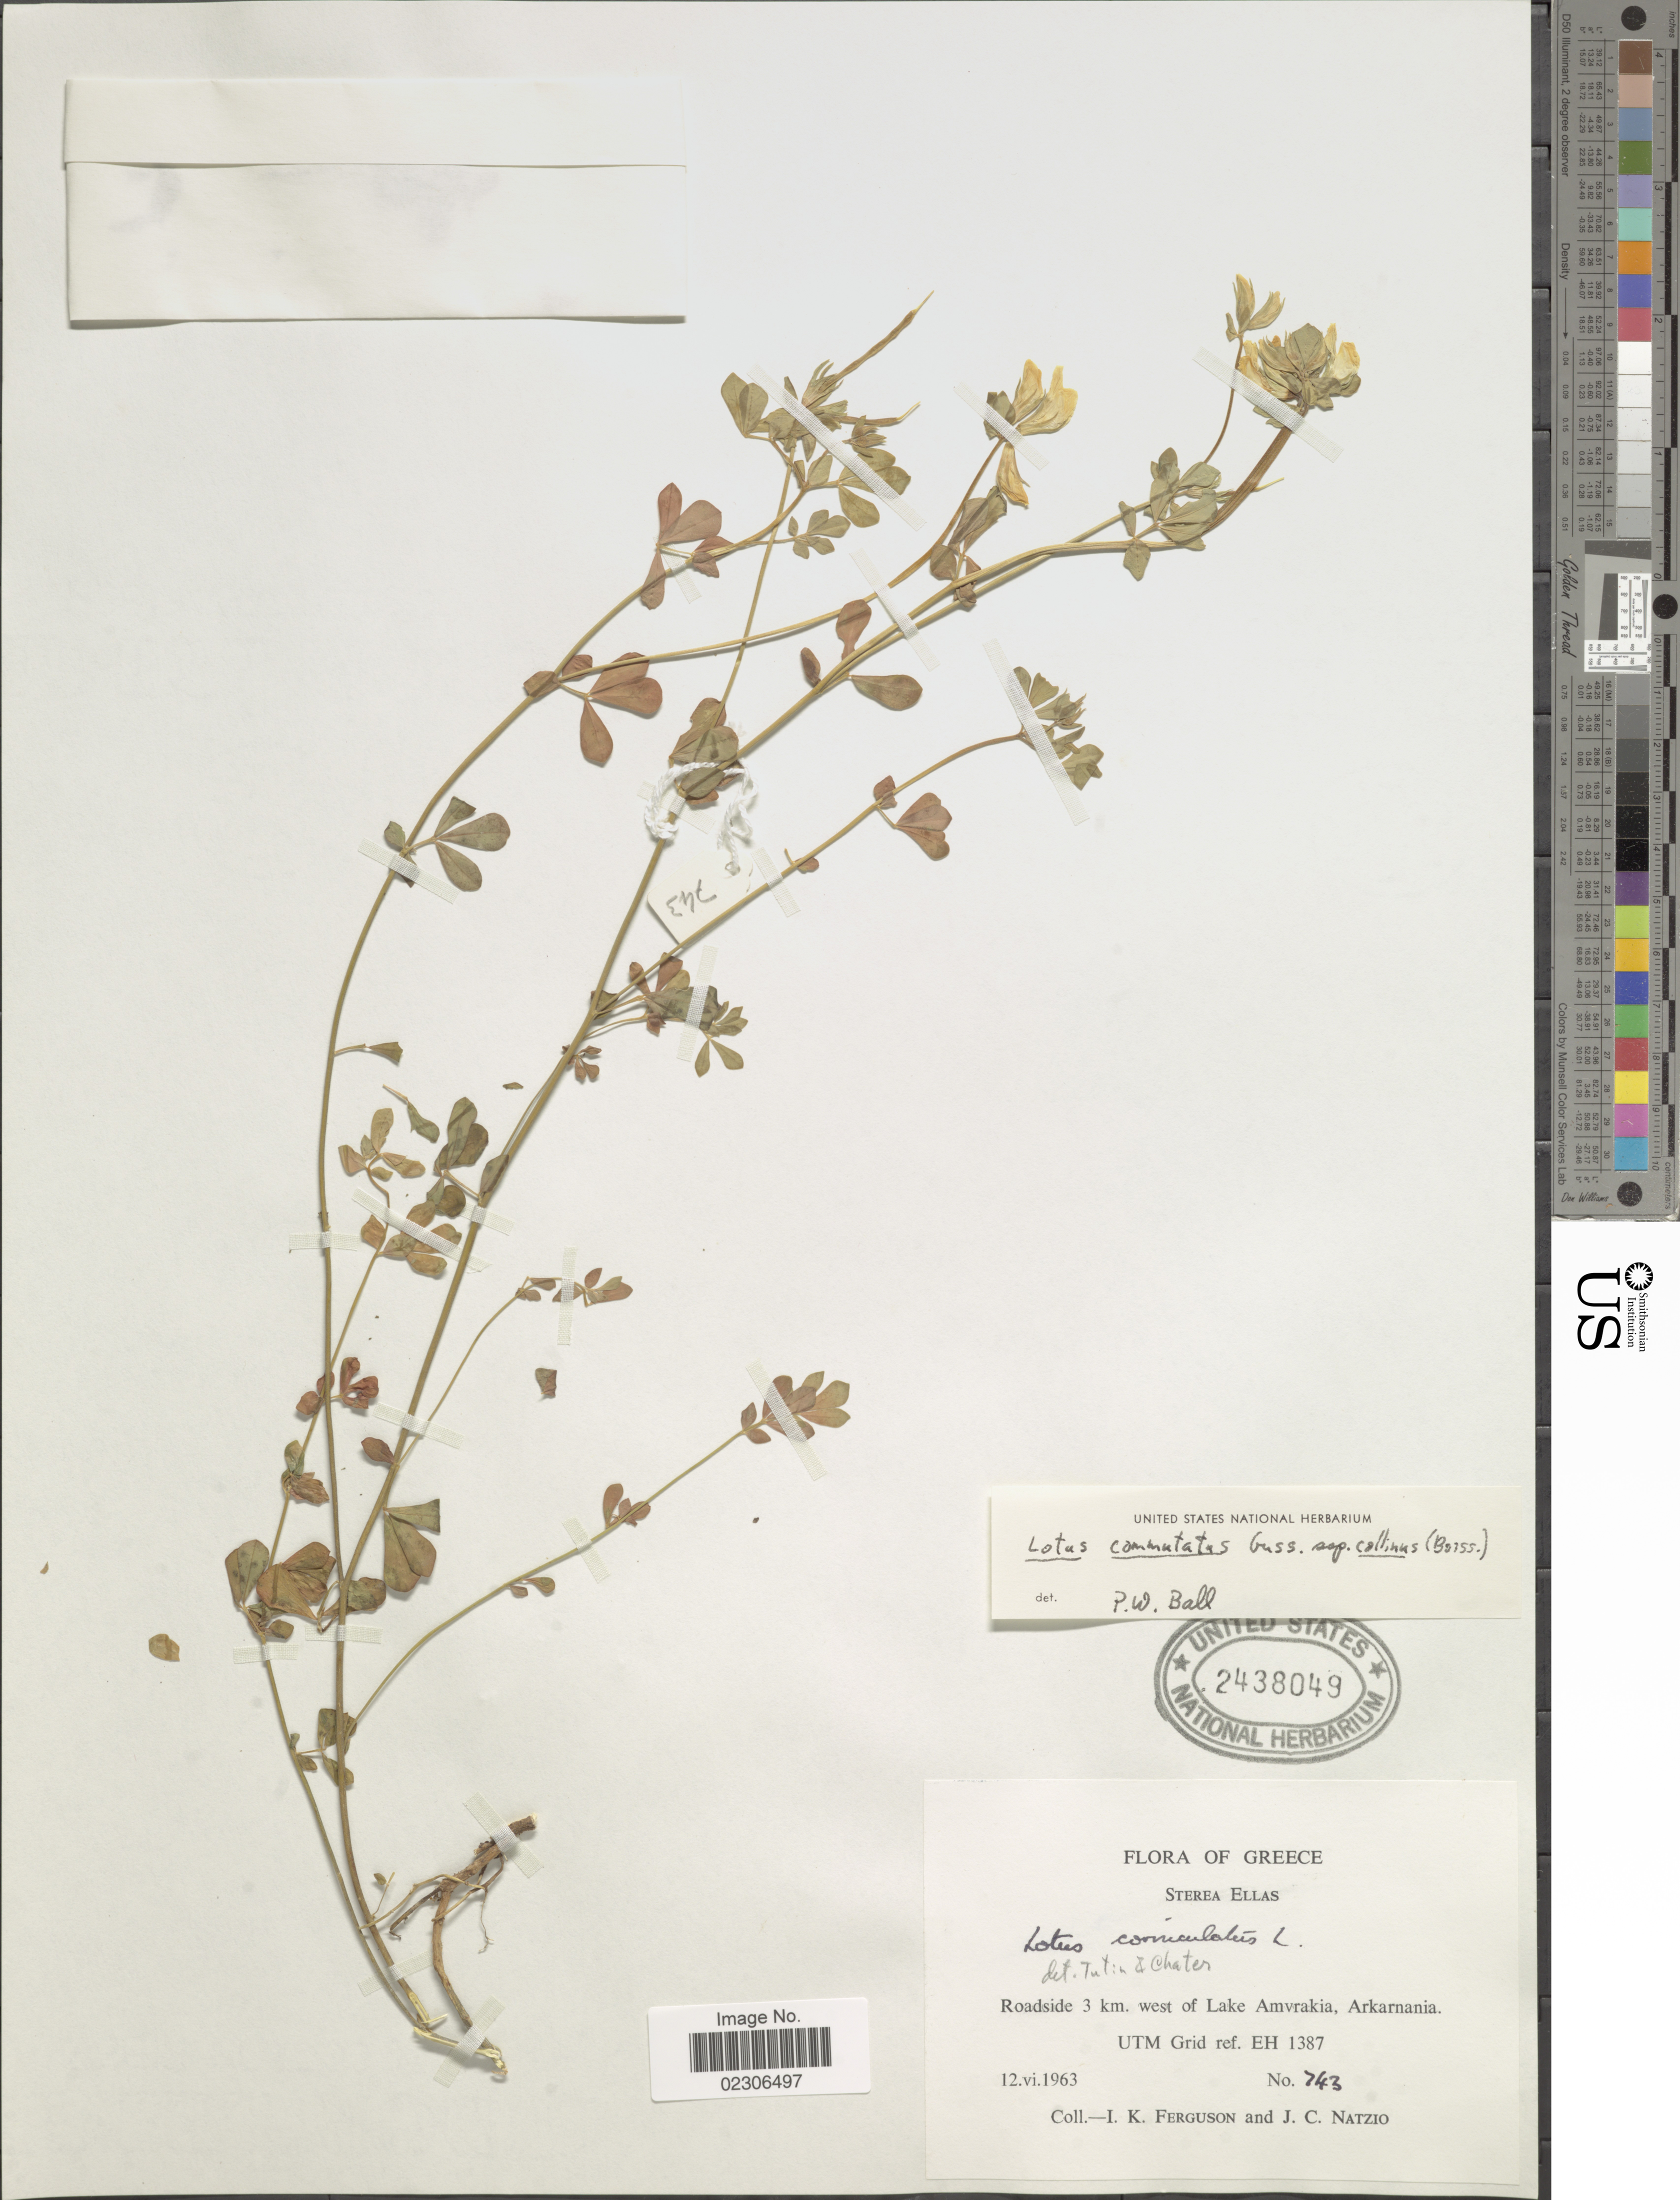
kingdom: Plantae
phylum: Tracheophyta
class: Magnoliopsida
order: Fabales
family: Fabaceae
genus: Lotus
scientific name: Lotus commutatus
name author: Gussone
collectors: I. K. Ferguson & J. Natzio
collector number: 743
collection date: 1963-06-12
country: Greece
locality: Sterea Ellas, Roadside 3 km. west of Lake Amvrakia, Arkarnania, UTM Grid. ref. EH 1387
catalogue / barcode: US 2438049